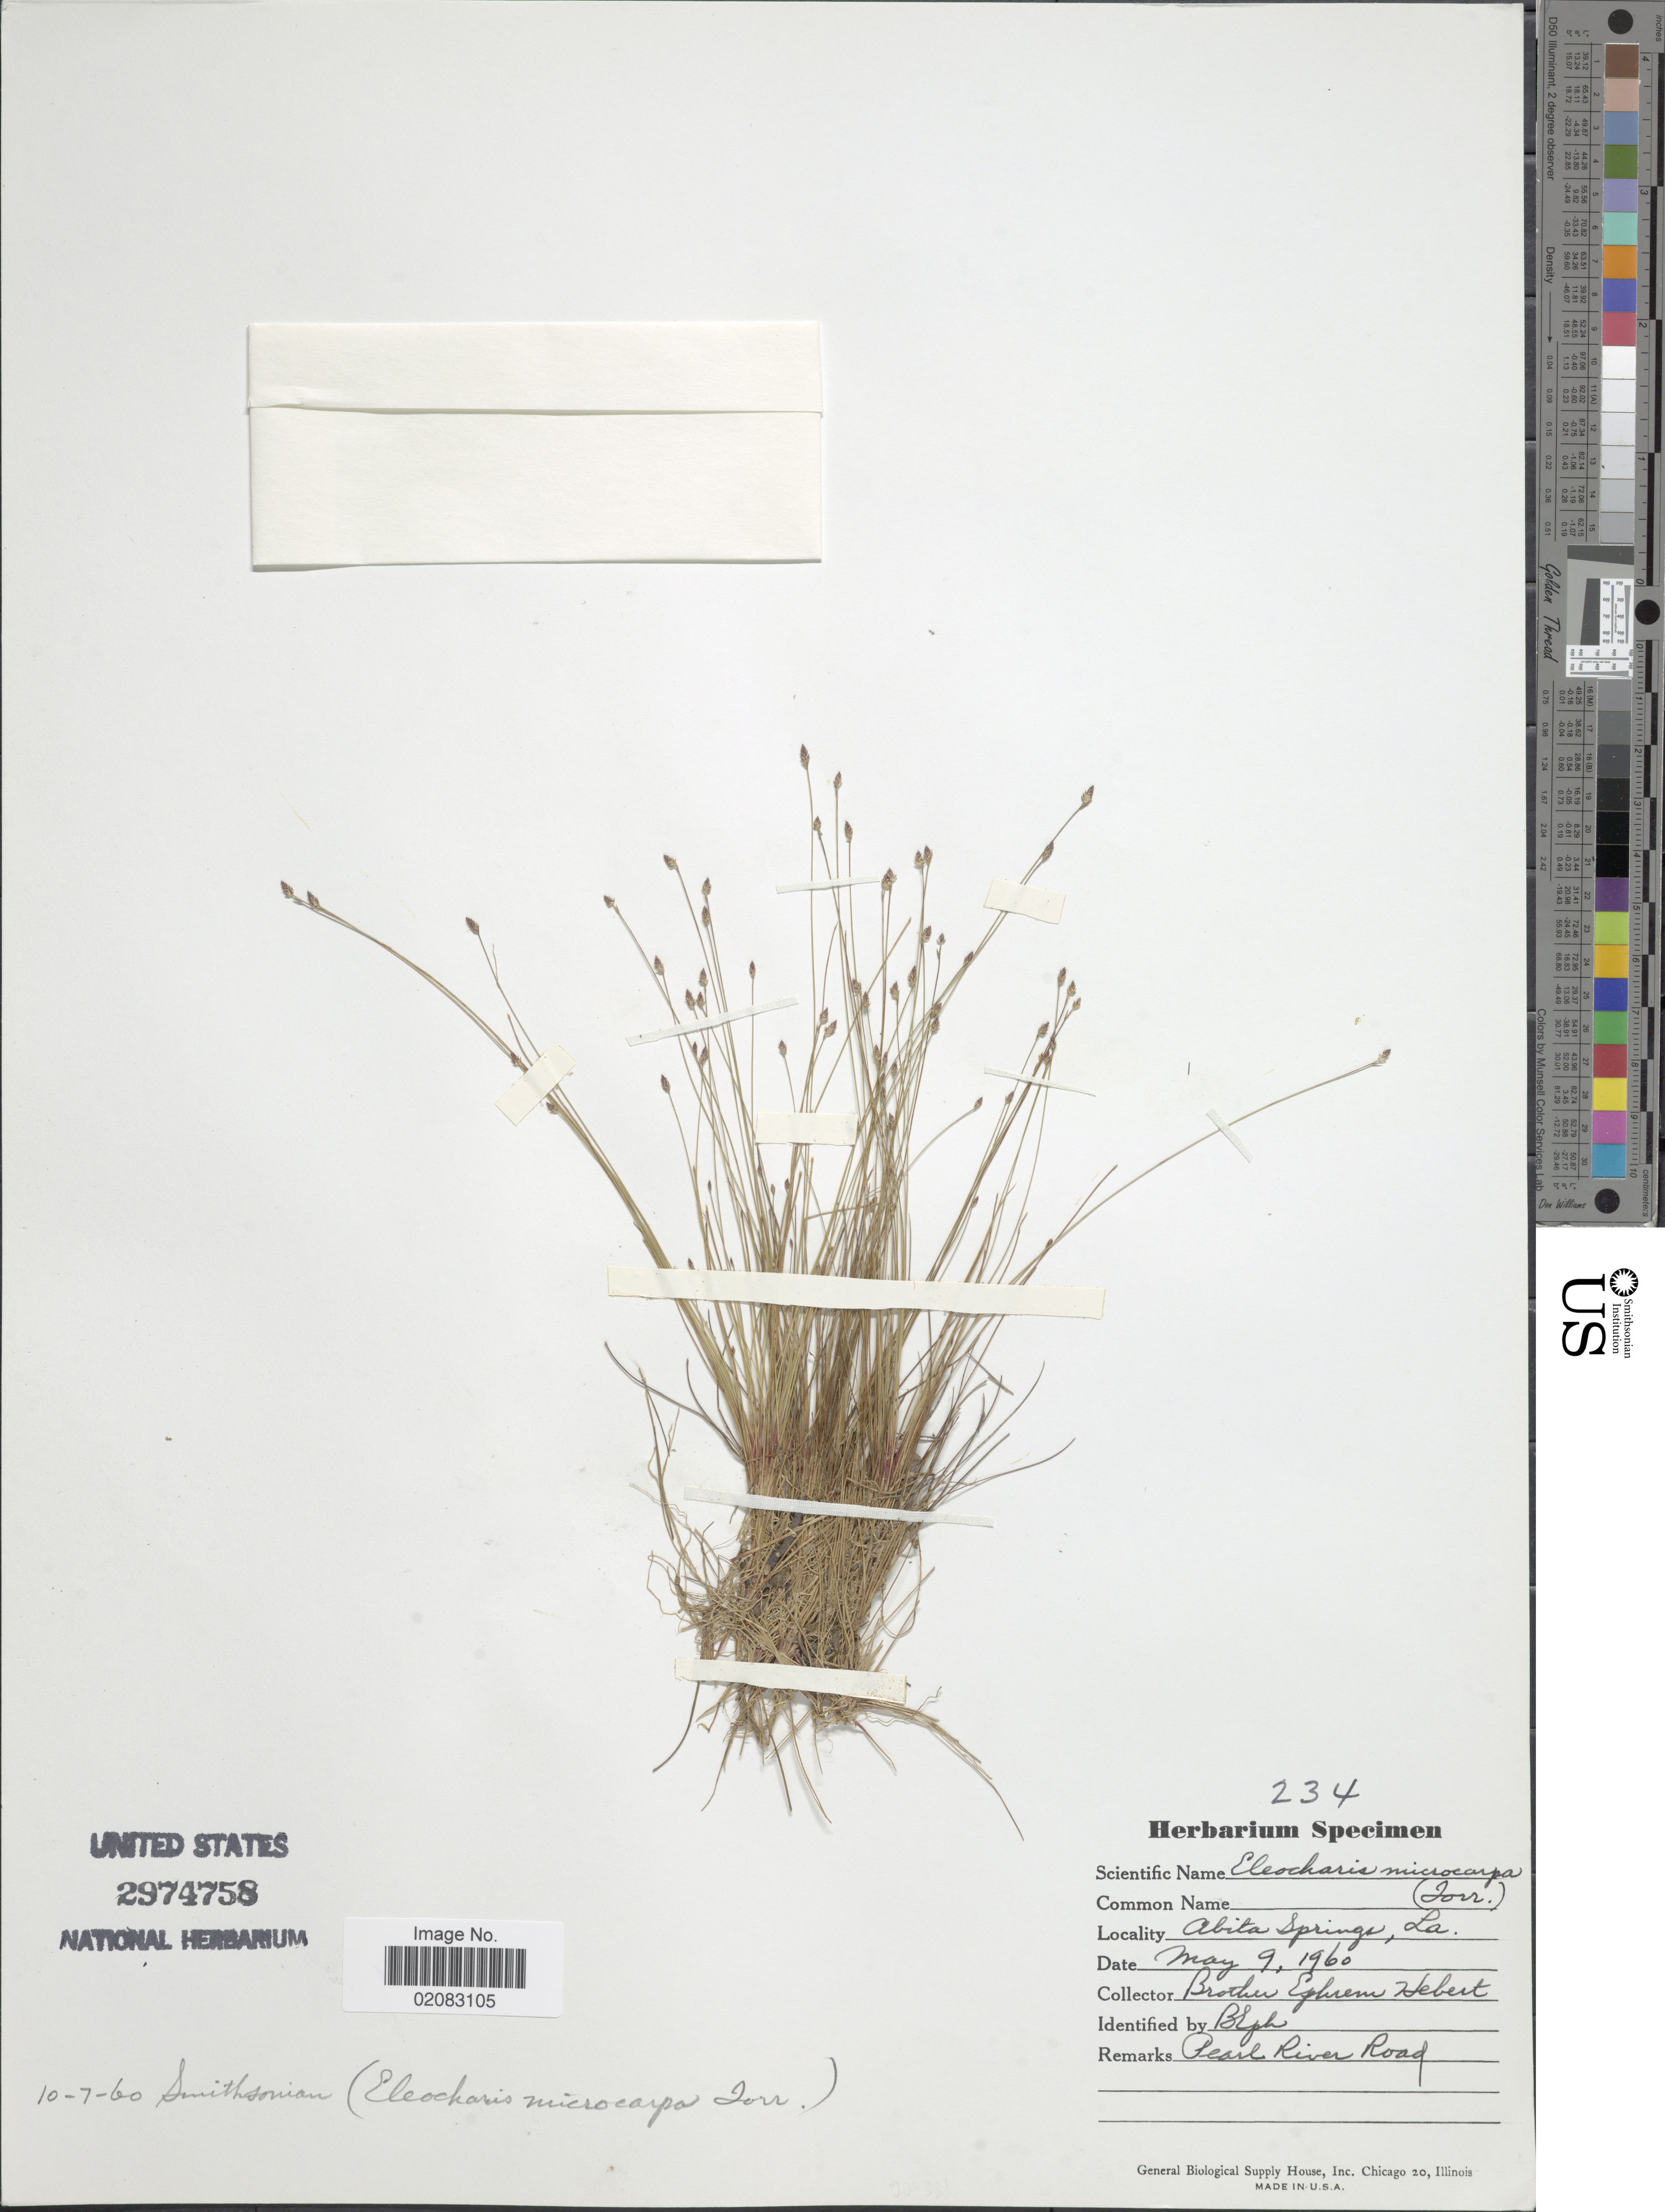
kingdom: Plantae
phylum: Tracheophyta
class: Liliopsida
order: Poales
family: Cyperaceae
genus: Eleocharis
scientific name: Eleocharis microcarpa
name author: Torr.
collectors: E. Hebert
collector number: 234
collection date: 1960-05-09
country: United States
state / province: Louisiana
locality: Abita Springs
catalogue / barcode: US 2974758